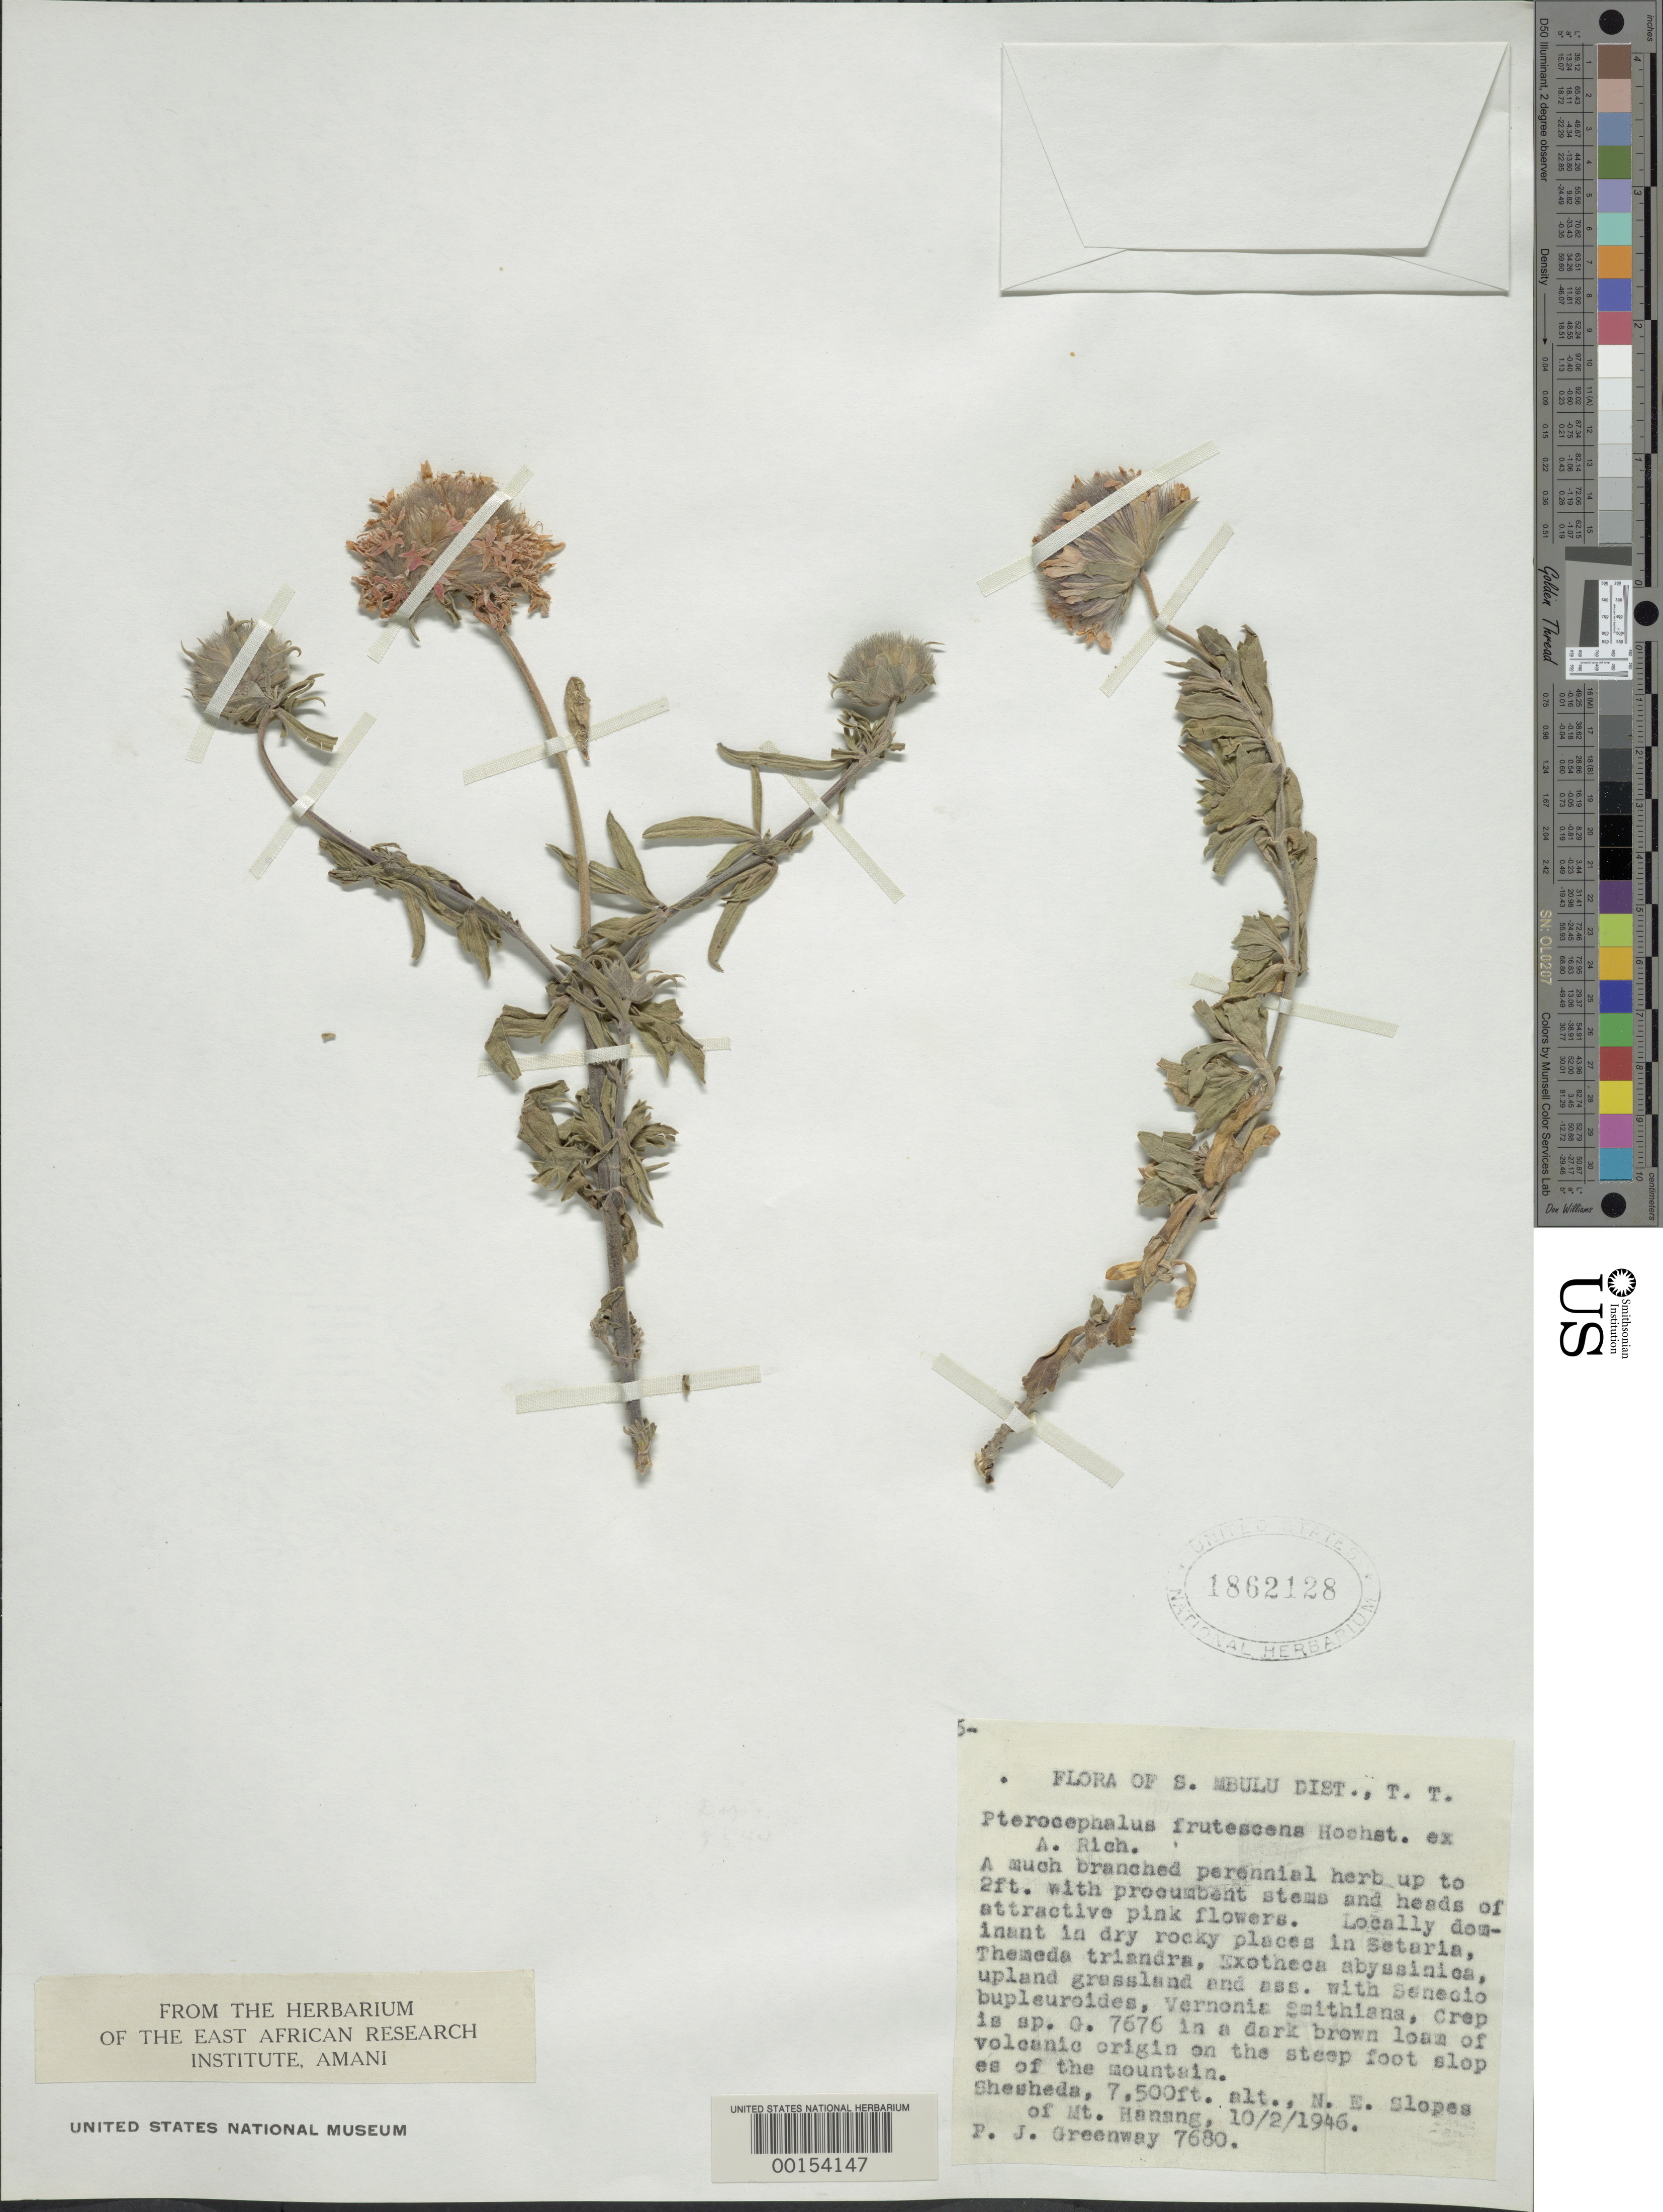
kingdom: Plantae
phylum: Tracheophyta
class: Magnoliopsida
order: Dipsacales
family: Caprifoliaceae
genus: Pterocephalus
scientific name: Pterocephalus frutescens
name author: Hochst. ex A. Rich.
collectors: P. J. Greenway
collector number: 7680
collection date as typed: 10 Feb 1946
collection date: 1946-02-10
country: Tanzania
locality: S. Mbulu Dist., Shesheda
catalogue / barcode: US 1862128